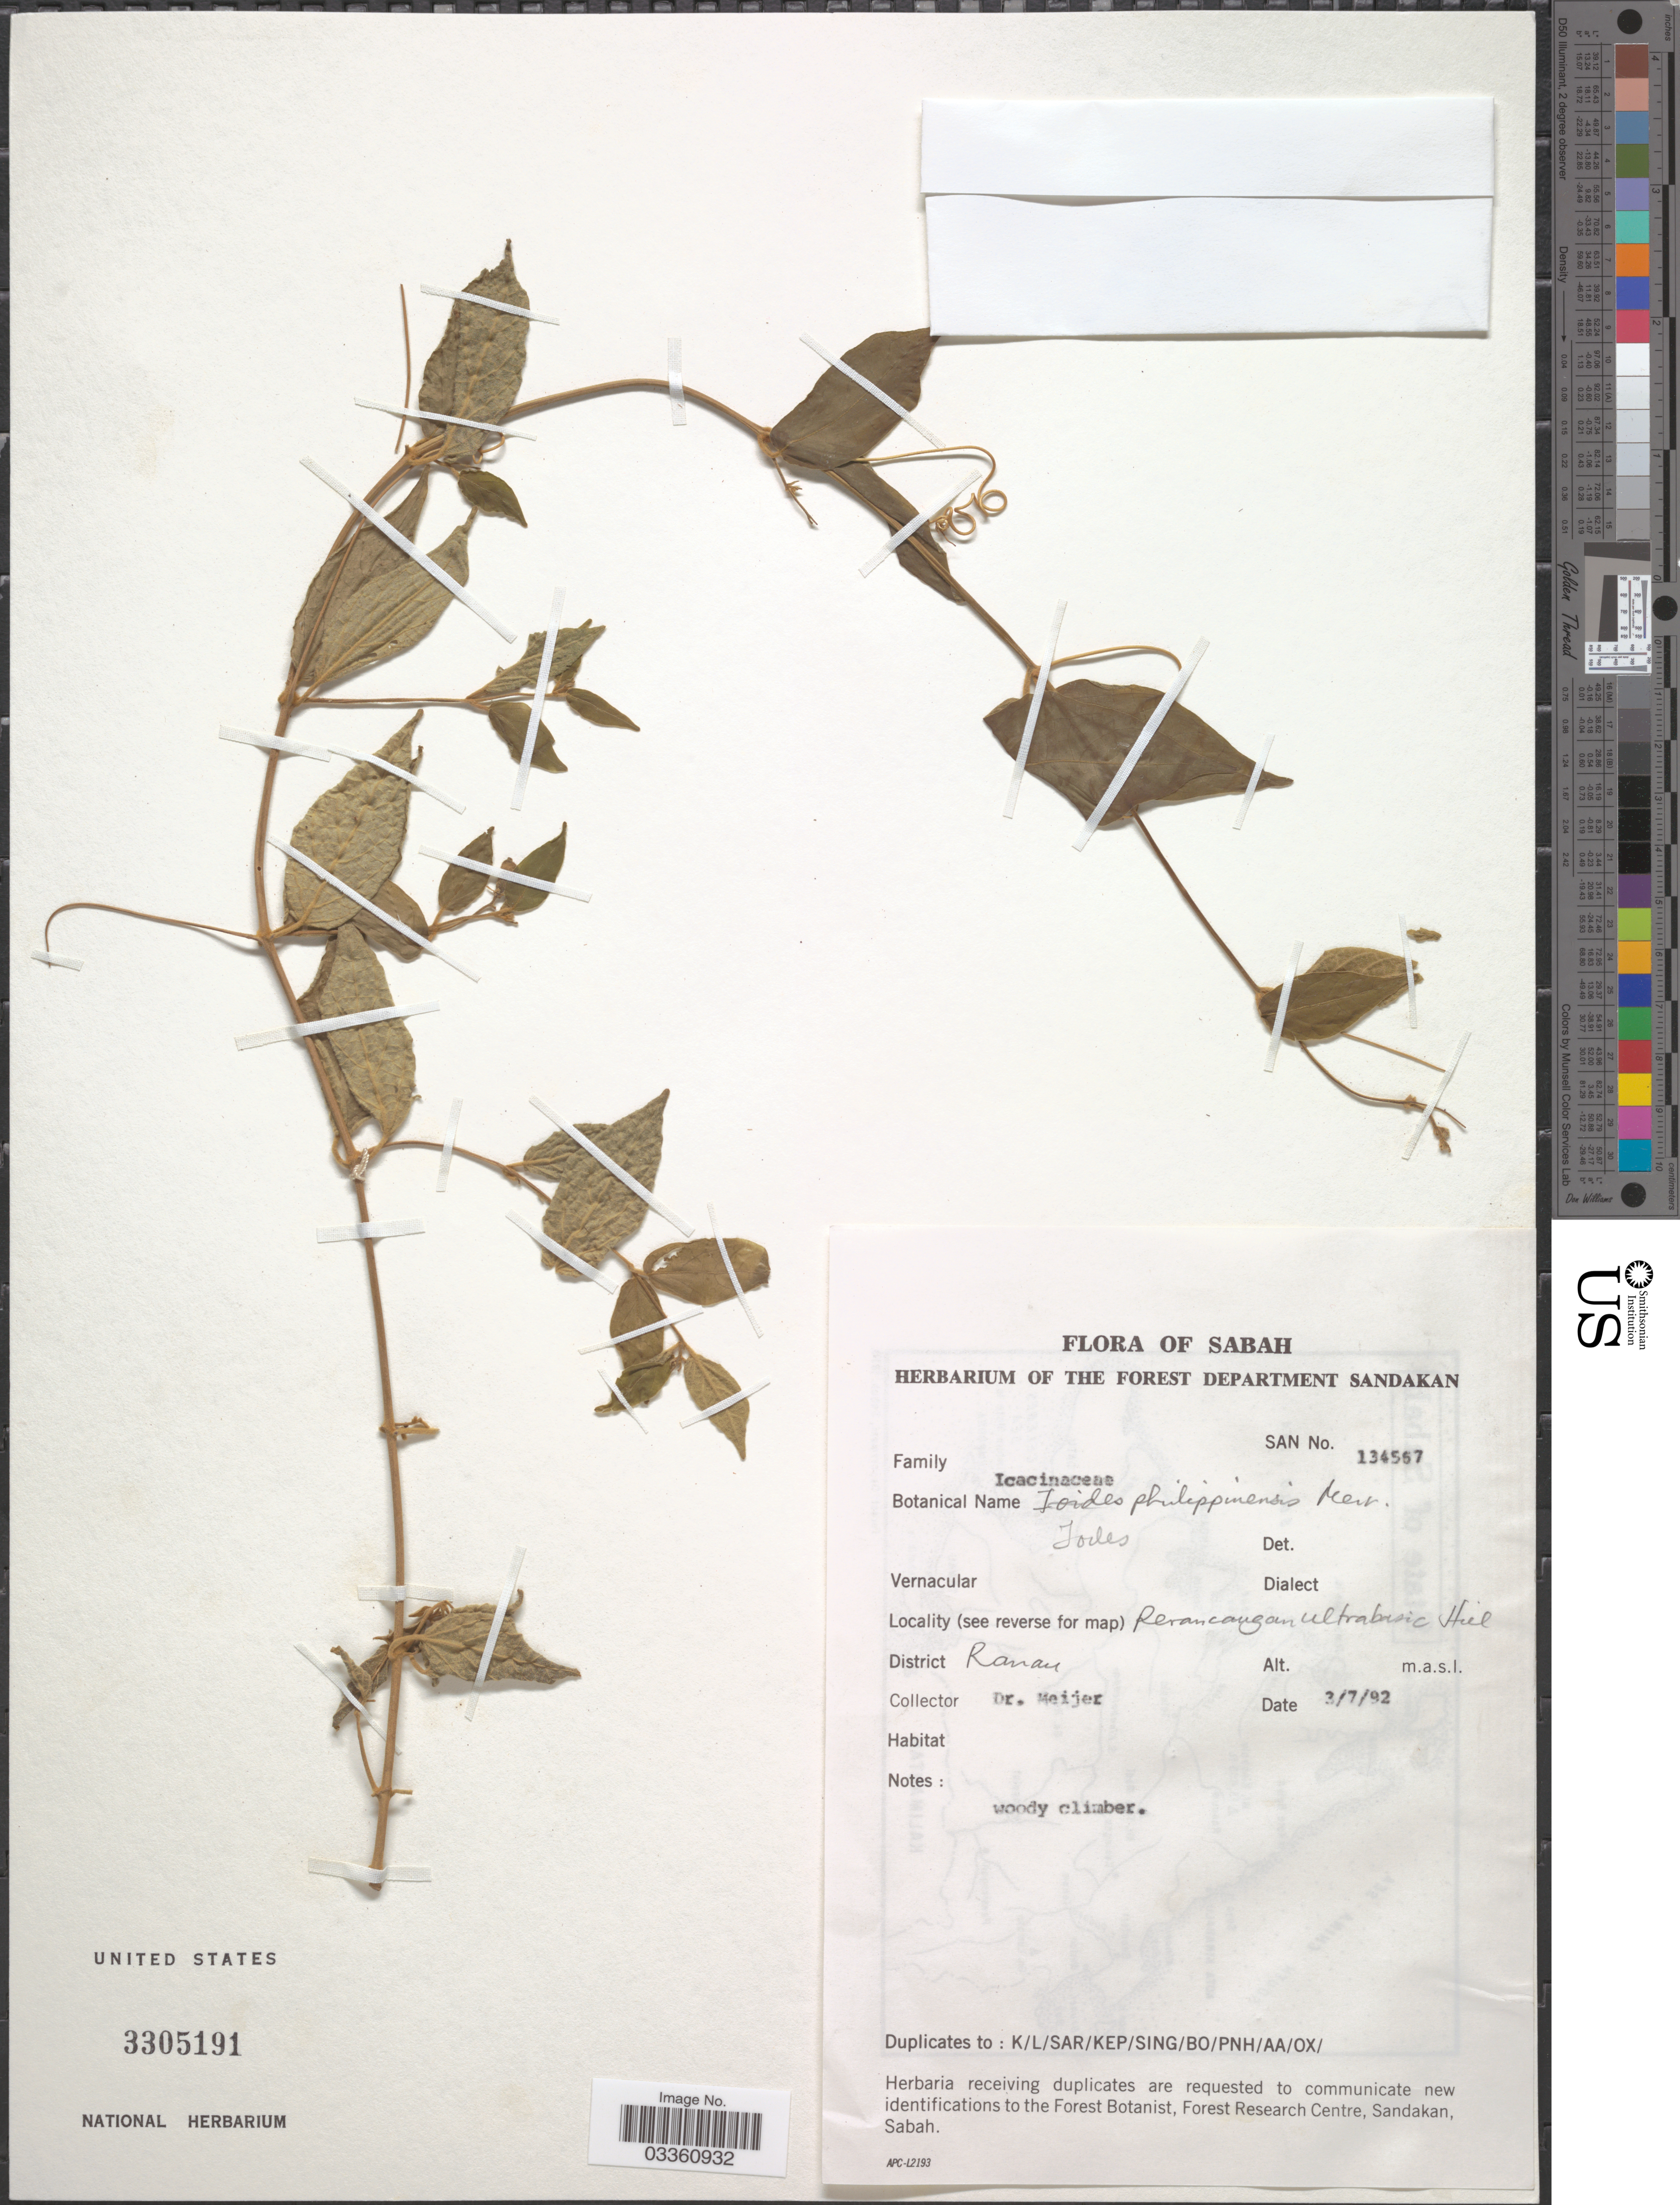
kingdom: Plantae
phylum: Tracheophyta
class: Magnoliopsida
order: Icacinales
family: Icacinaceae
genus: Iodes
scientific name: Iodes philippinensis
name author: Merr.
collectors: -- Meijer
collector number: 134567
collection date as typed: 3/7/92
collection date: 1992-07-03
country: Malaysia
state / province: Sabah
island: Borneo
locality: Rerancangan ultrabasic Hill. District Ranau.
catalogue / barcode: US 3305191